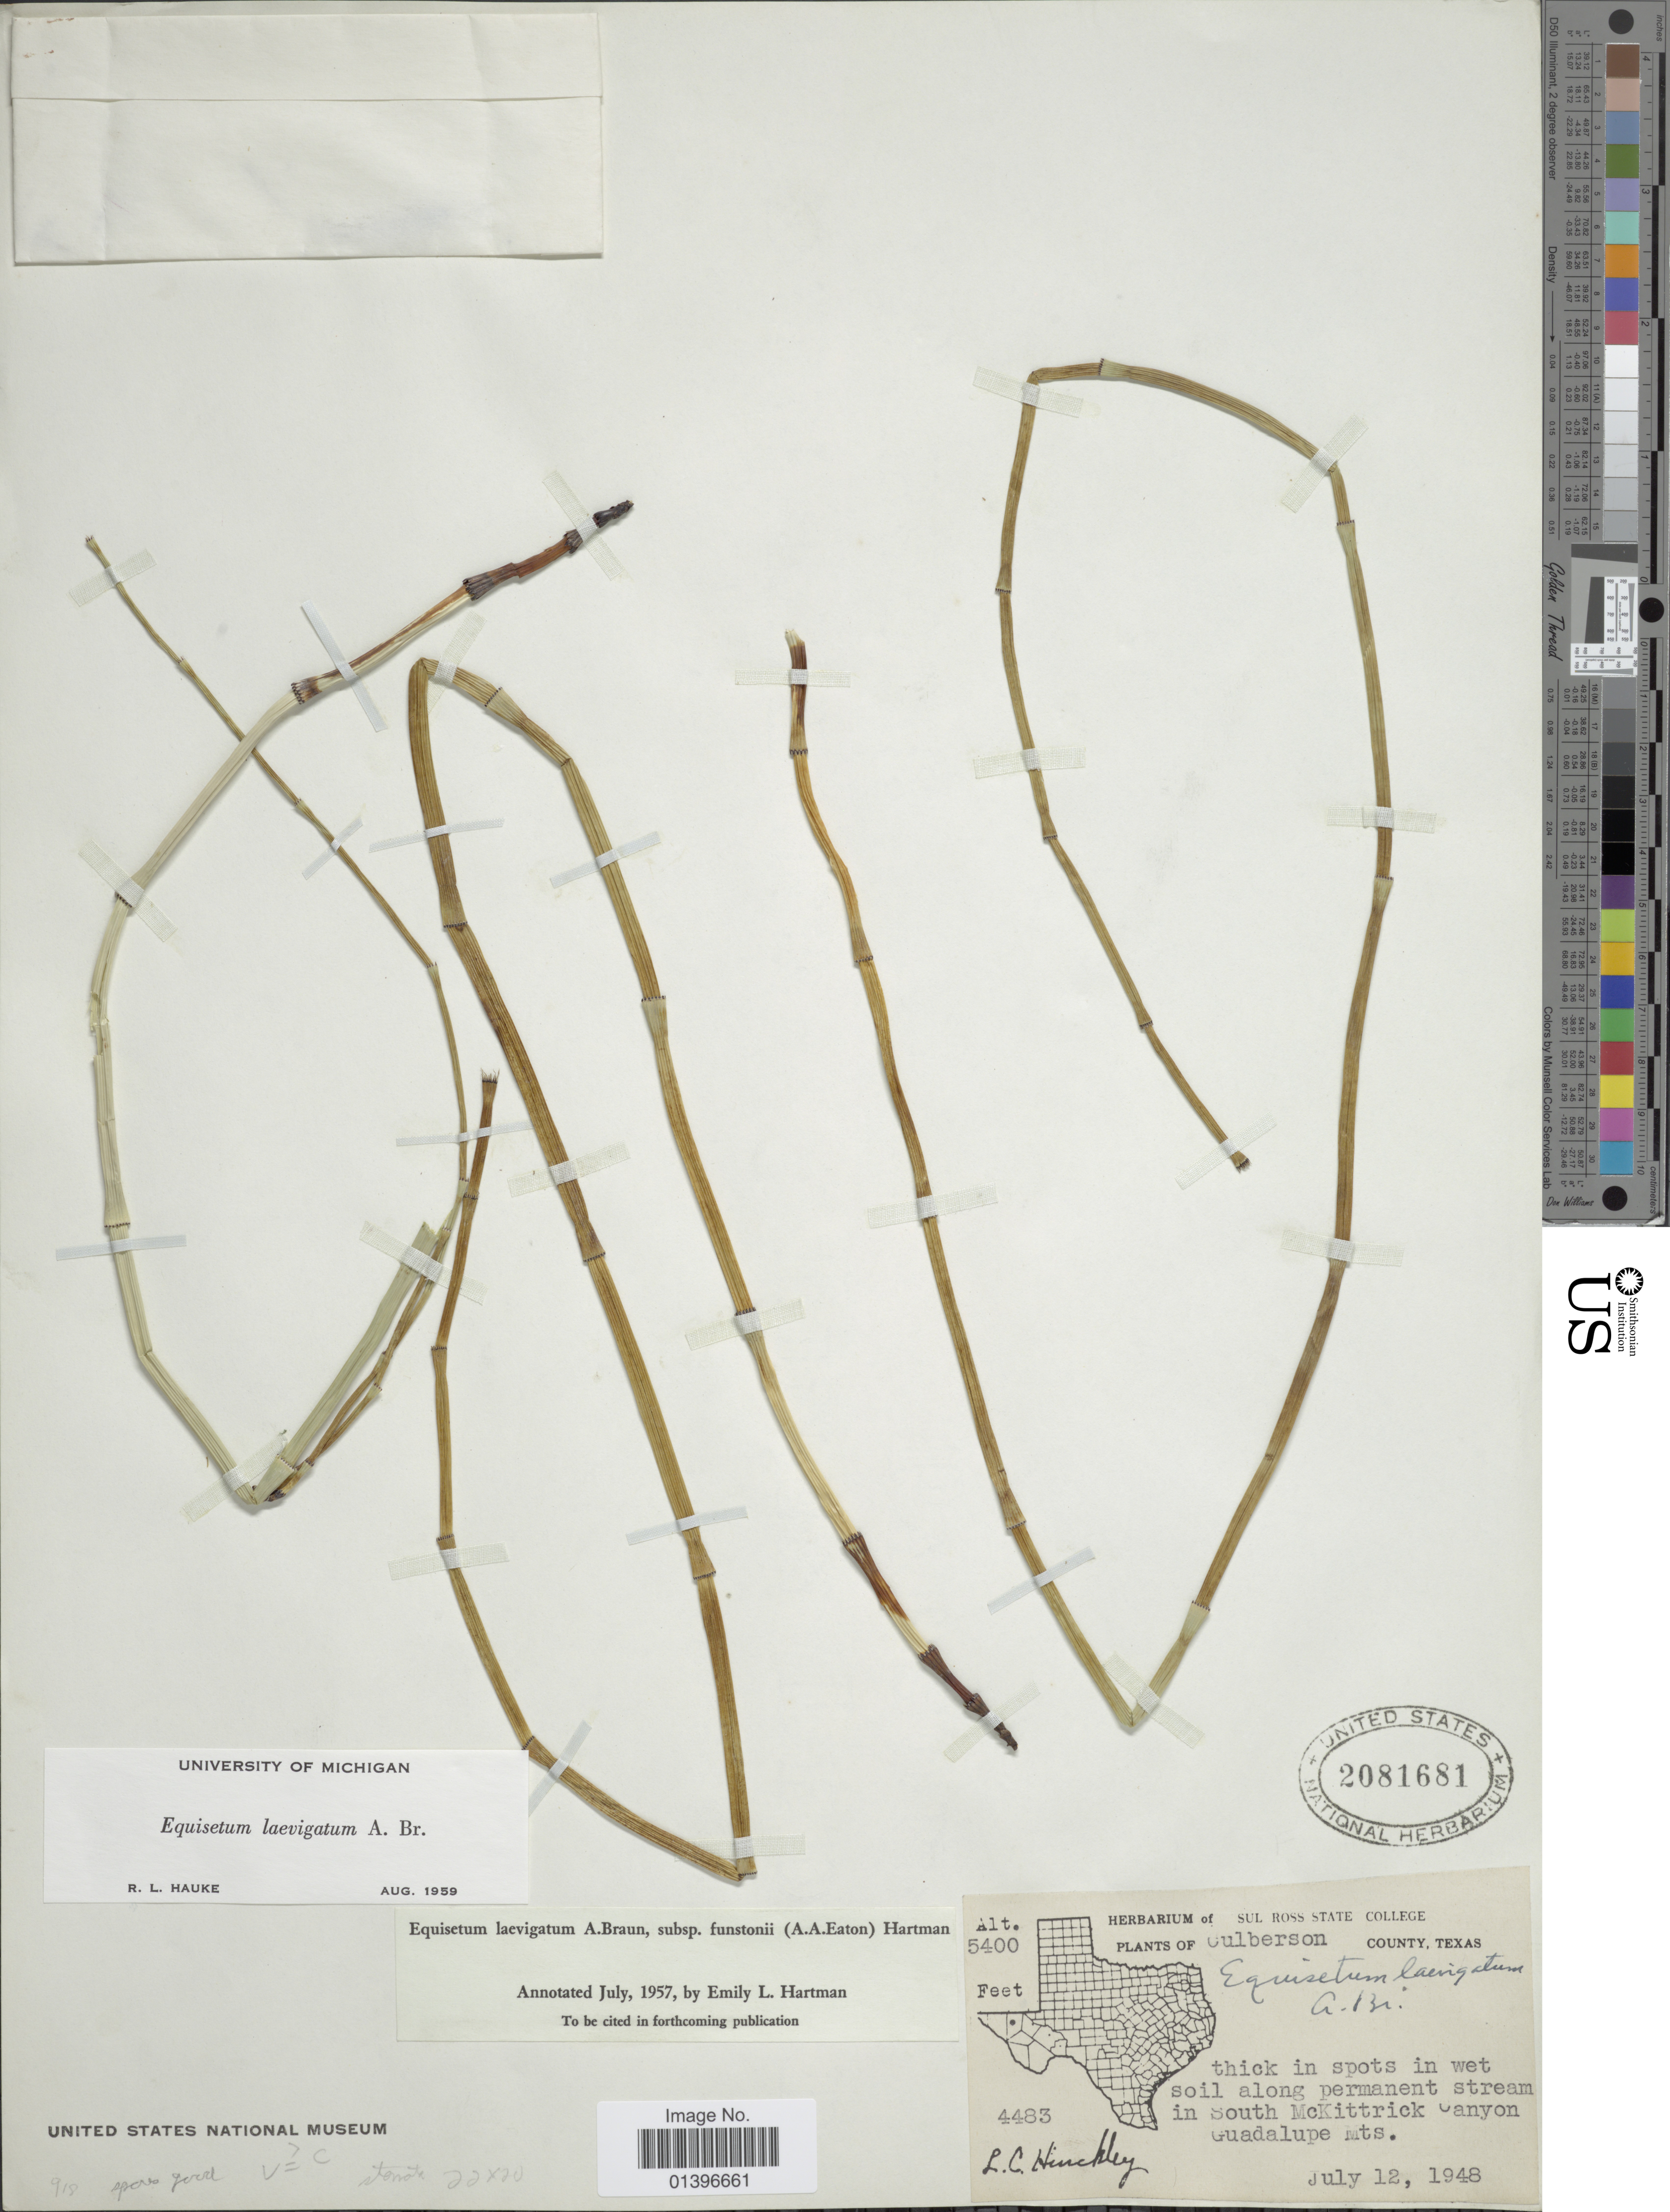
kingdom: Plantae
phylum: Tracheophyta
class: Polypodiopsida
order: Equisetales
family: Equisetaceae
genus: Equisetum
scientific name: Equisetum laevigatum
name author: A. Braun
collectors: L. Hinckley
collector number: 4483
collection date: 1948-07-12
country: United States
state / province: Texas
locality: Culberson. Thick in spots in wet soil along permanent stream in South McKittrick Canyon, Guadalupe Mts.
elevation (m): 1646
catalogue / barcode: US 2081681